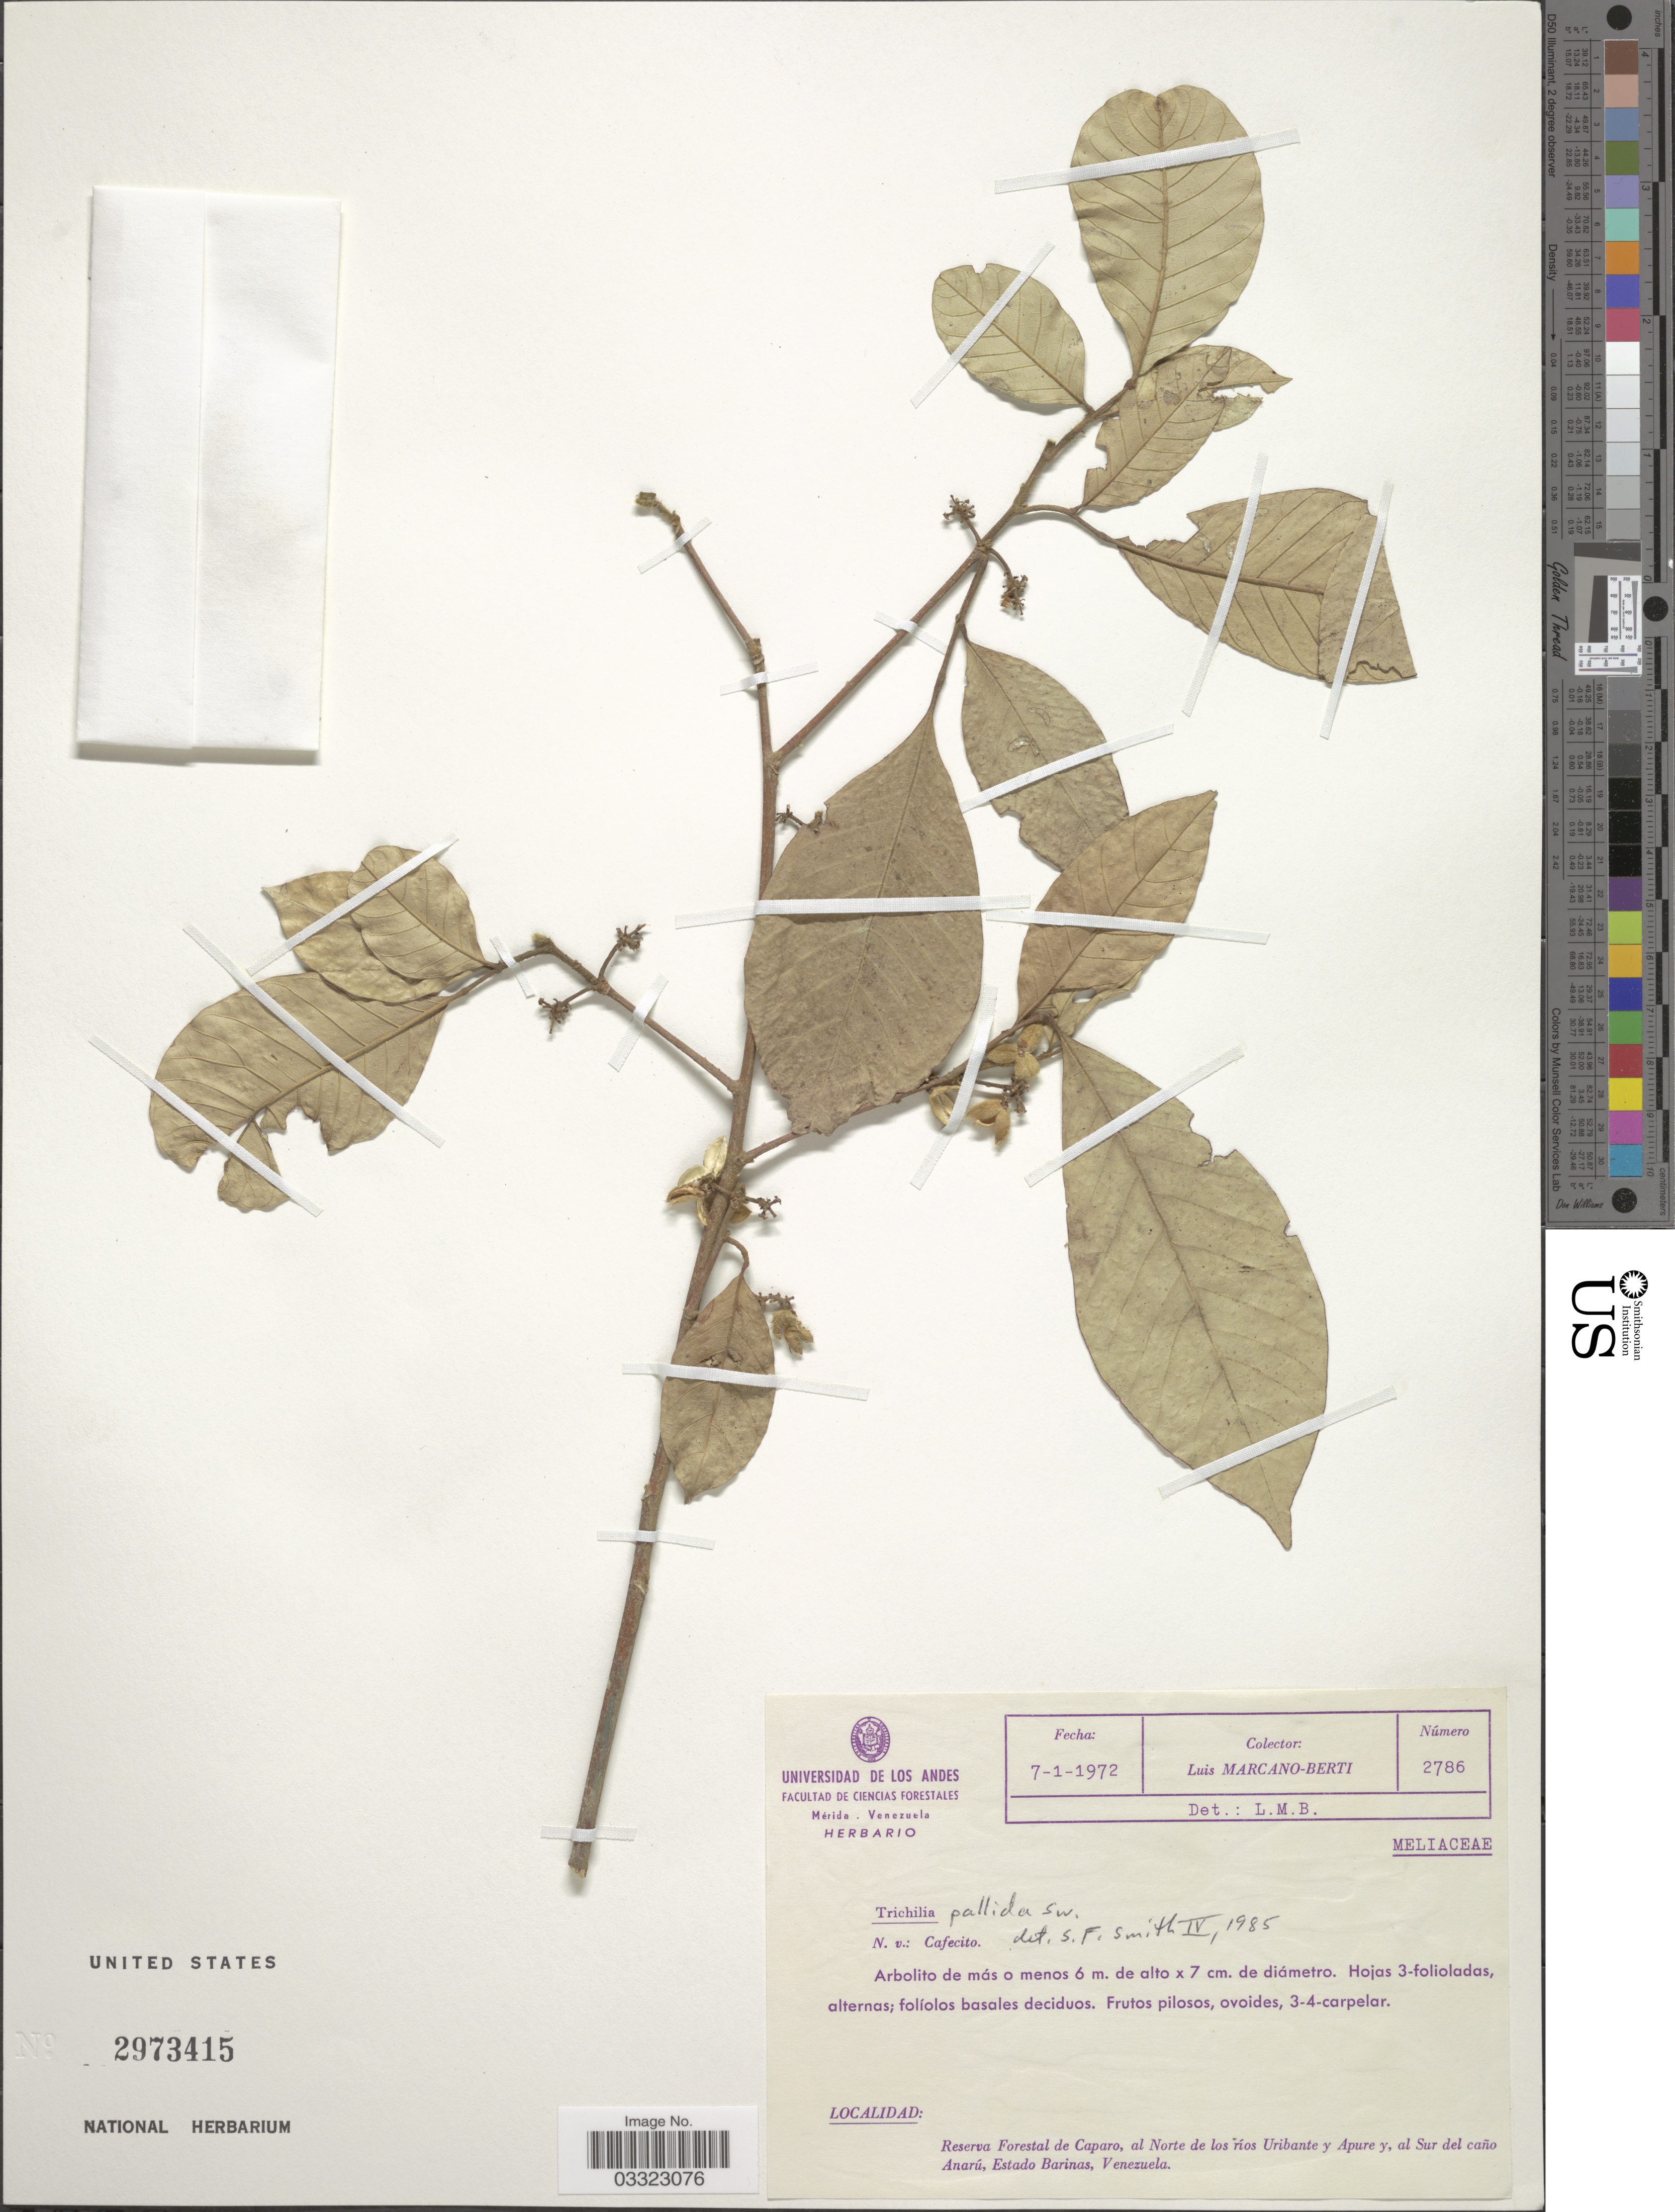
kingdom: Plantae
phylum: Tracheophyta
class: Magnoliopsida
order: Sapindales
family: Meliaceae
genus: Trichilia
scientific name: Trichilia pallida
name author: Sw.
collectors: L. Marcano-Berti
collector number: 2786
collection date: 1972-01-07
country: Venezuela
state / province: Barinas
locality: Reserva Forestal de Caparo, al Norte de los ríos Uribante y Apure y, al Sur del caño Anarú.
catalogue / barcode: US 2973415